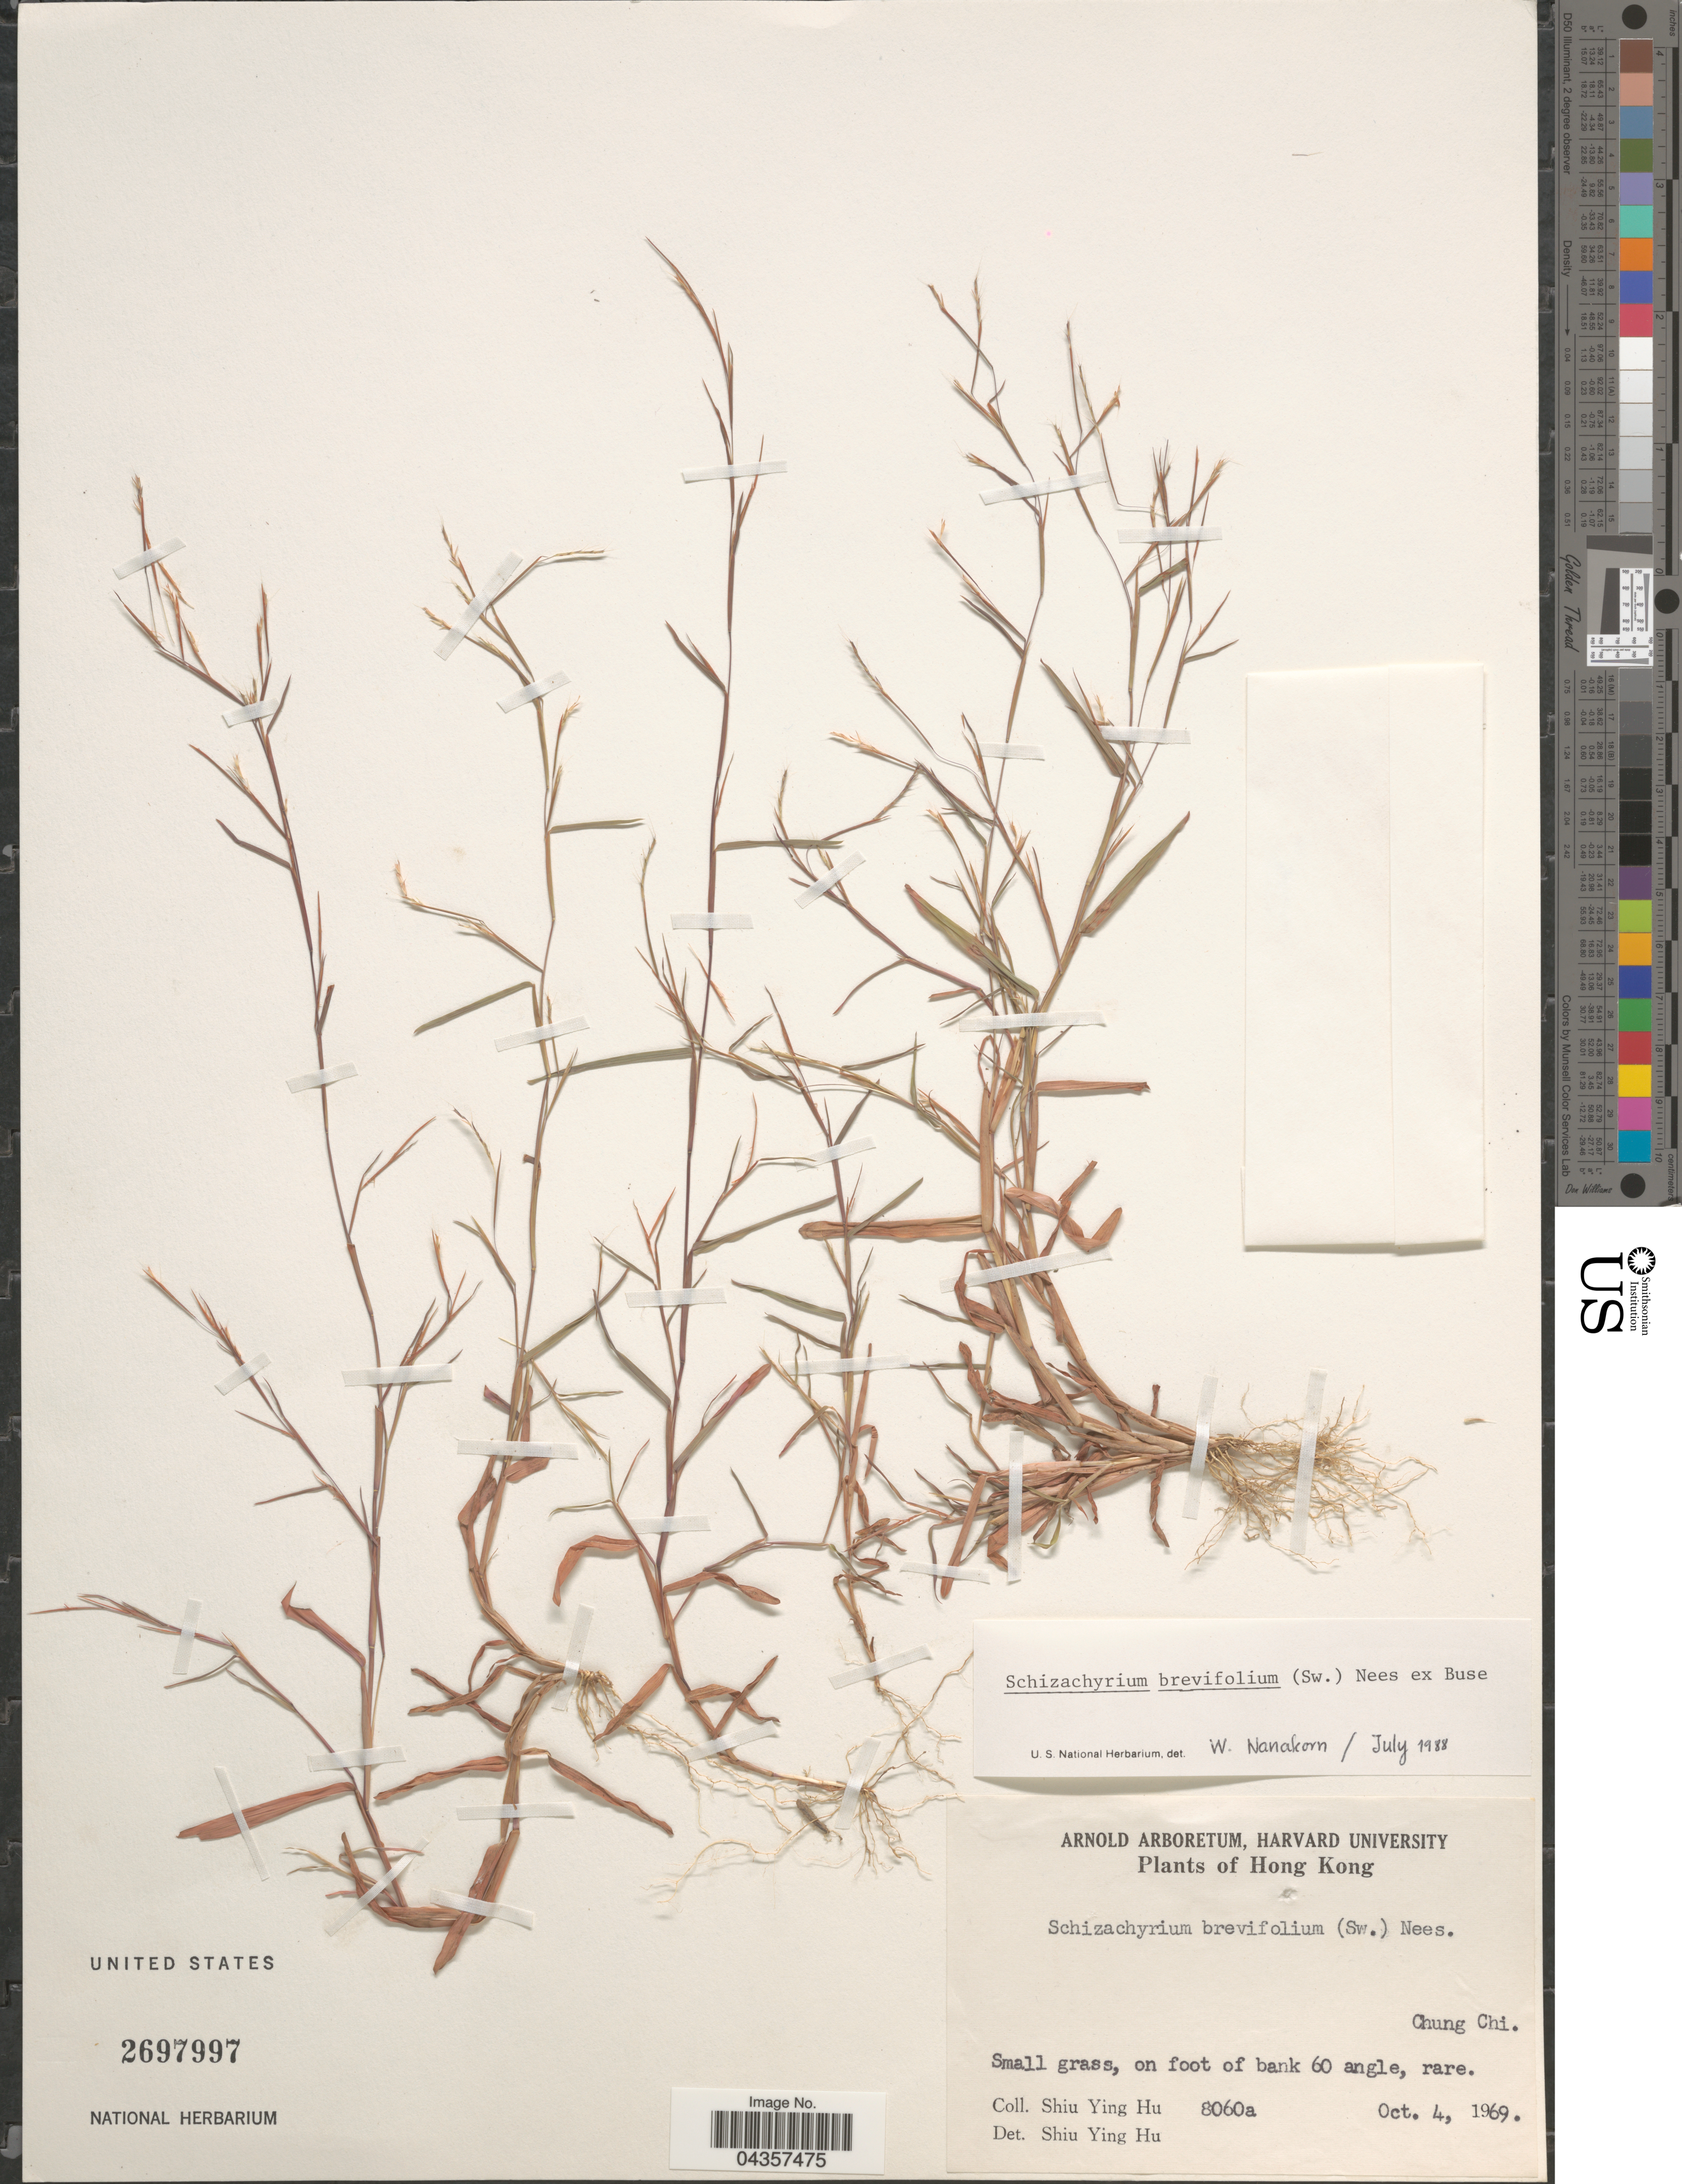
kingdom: Plantae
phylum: Tracheophyta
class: Liliopsida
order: Poales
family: Poaceae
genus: Schizachyrium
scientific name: Schizachyrium brevifolium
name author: (Sw.) Nees ex Büse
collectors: S. Y. Hu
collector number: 8060a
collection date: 1969-10-04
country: China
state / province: Hong Kong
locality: Chung Chi.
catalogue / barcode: US 2697997